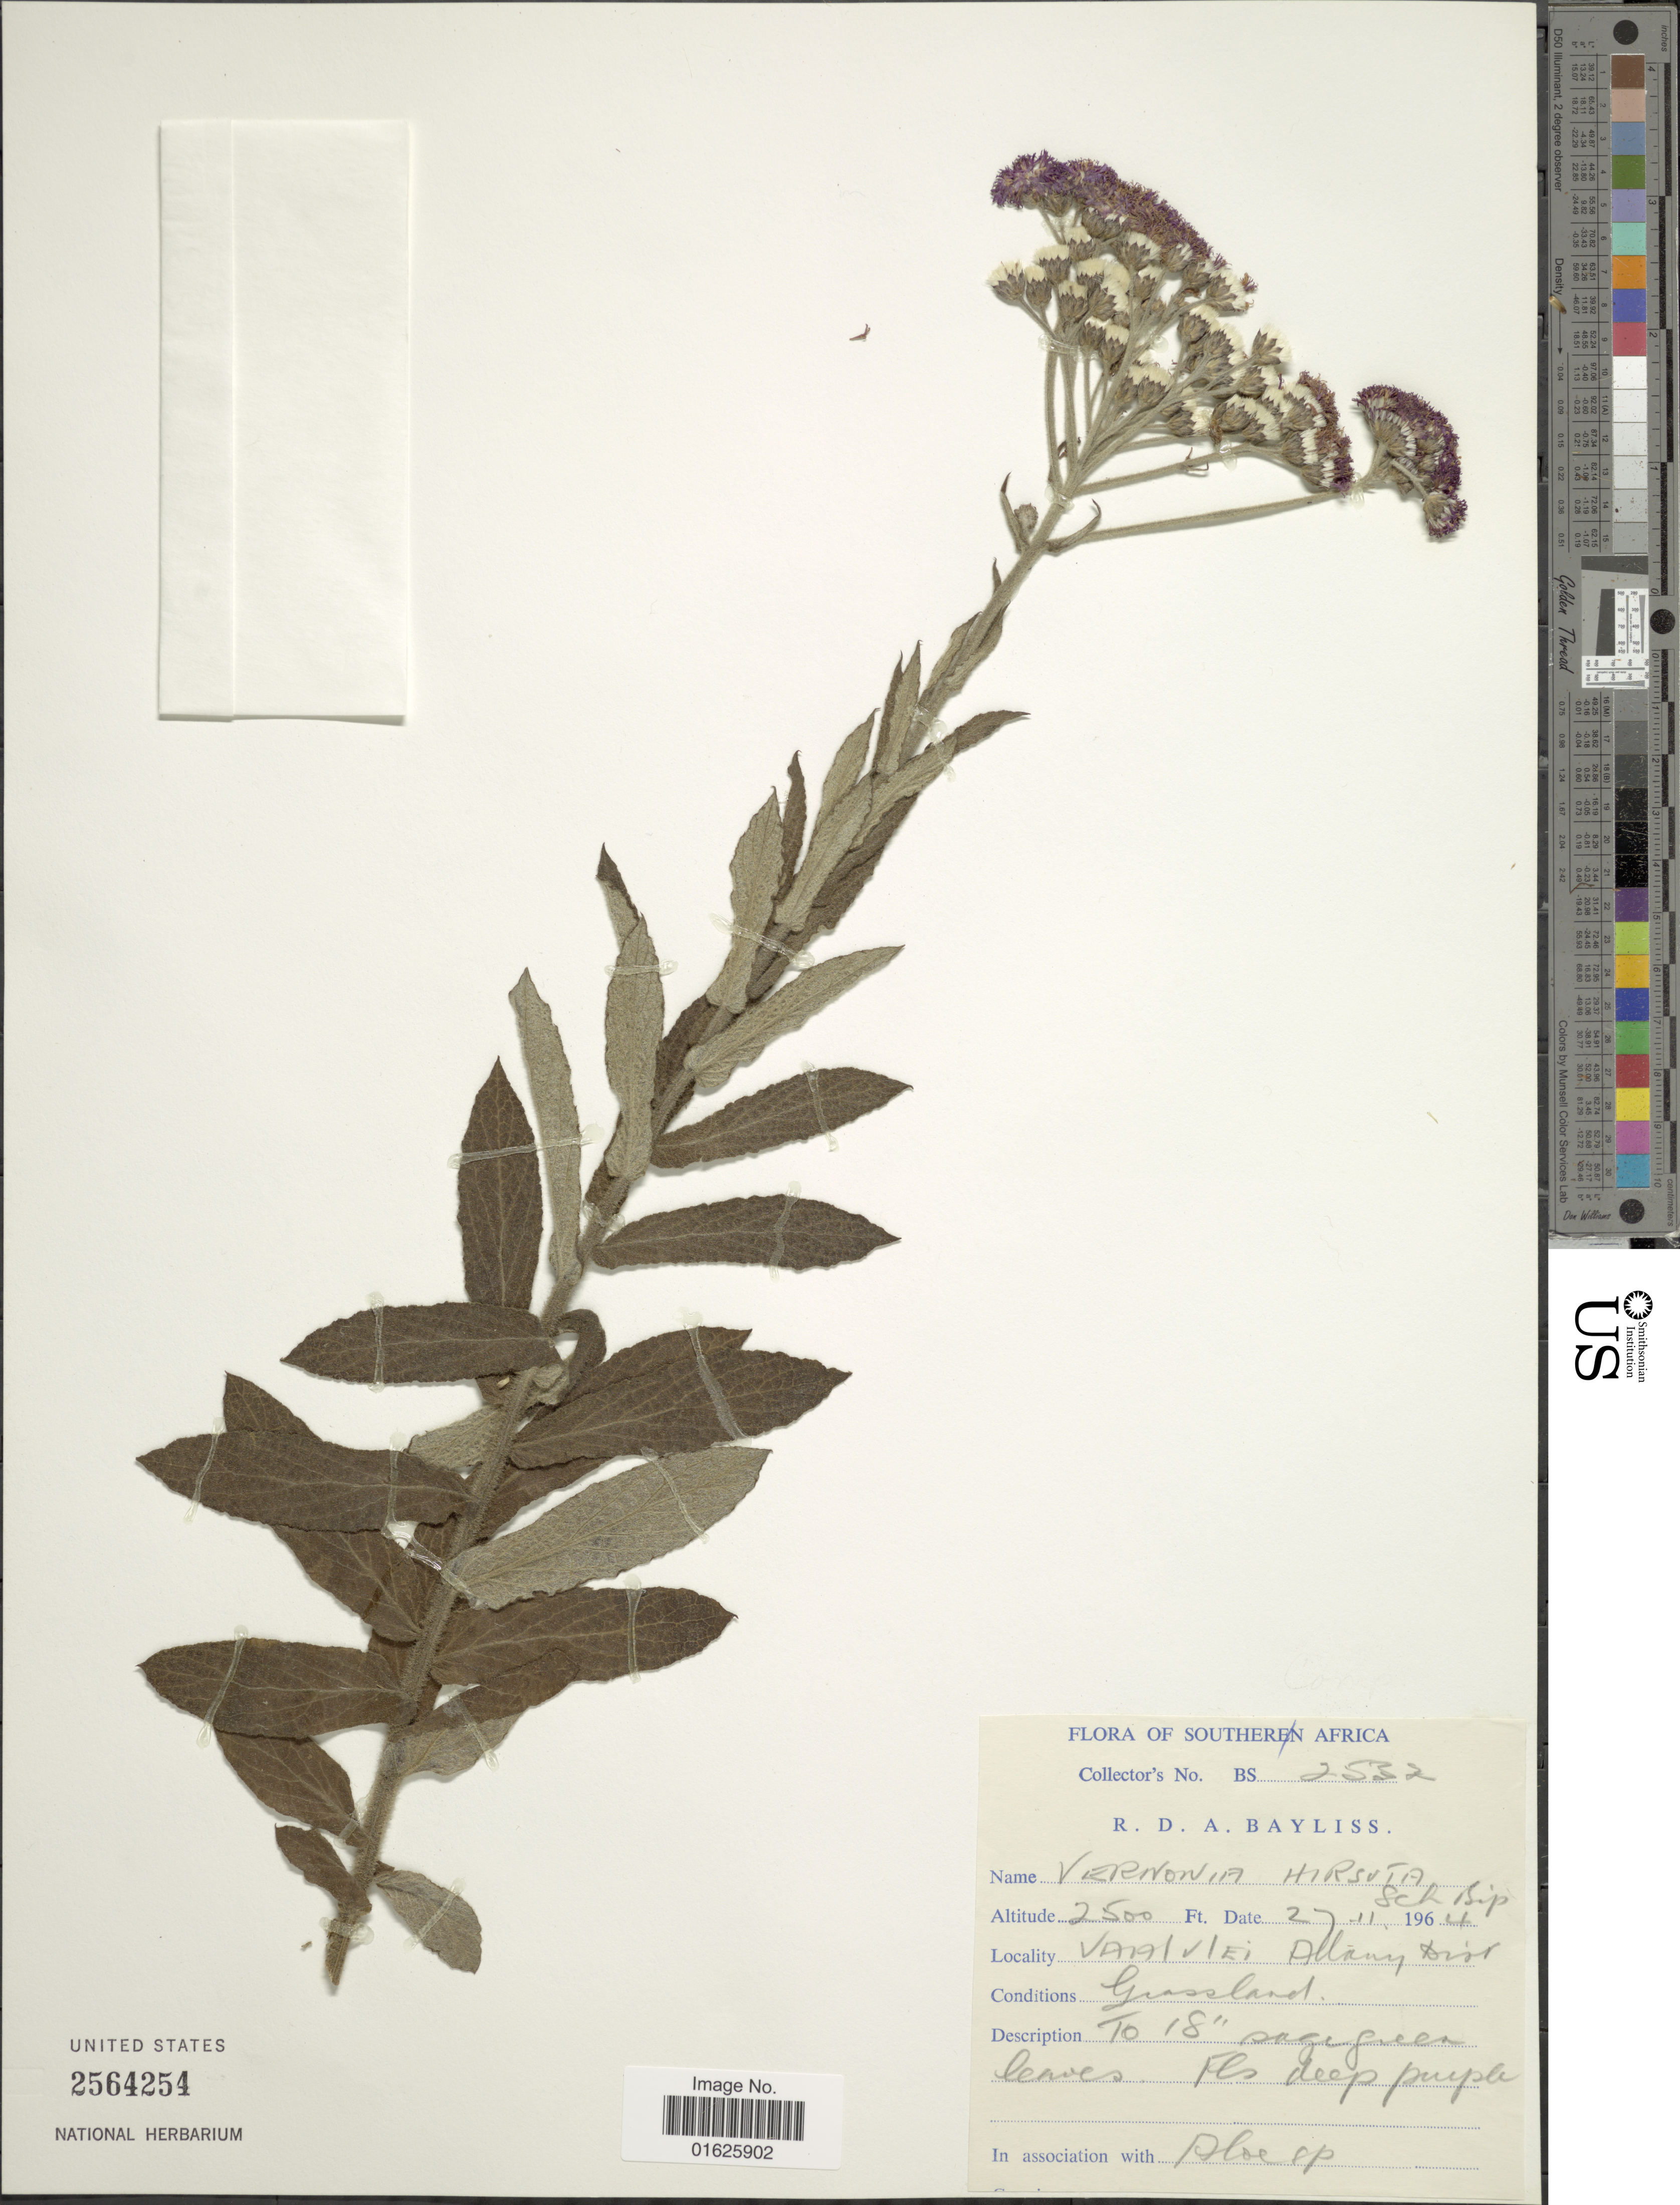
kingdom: Plantae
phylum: Tracheophyta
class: Magnoliopsida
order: Asterales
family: Asteraceae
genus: Hilliardiella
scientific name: Hilliardiella hirsuta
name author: (DC.) H. Rob.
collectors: R. Bayliss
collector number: BS 2532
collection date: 1964-11-27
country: South Africa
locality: Vaalvlei Allany Dist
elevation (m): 762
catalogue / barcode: US 2564254